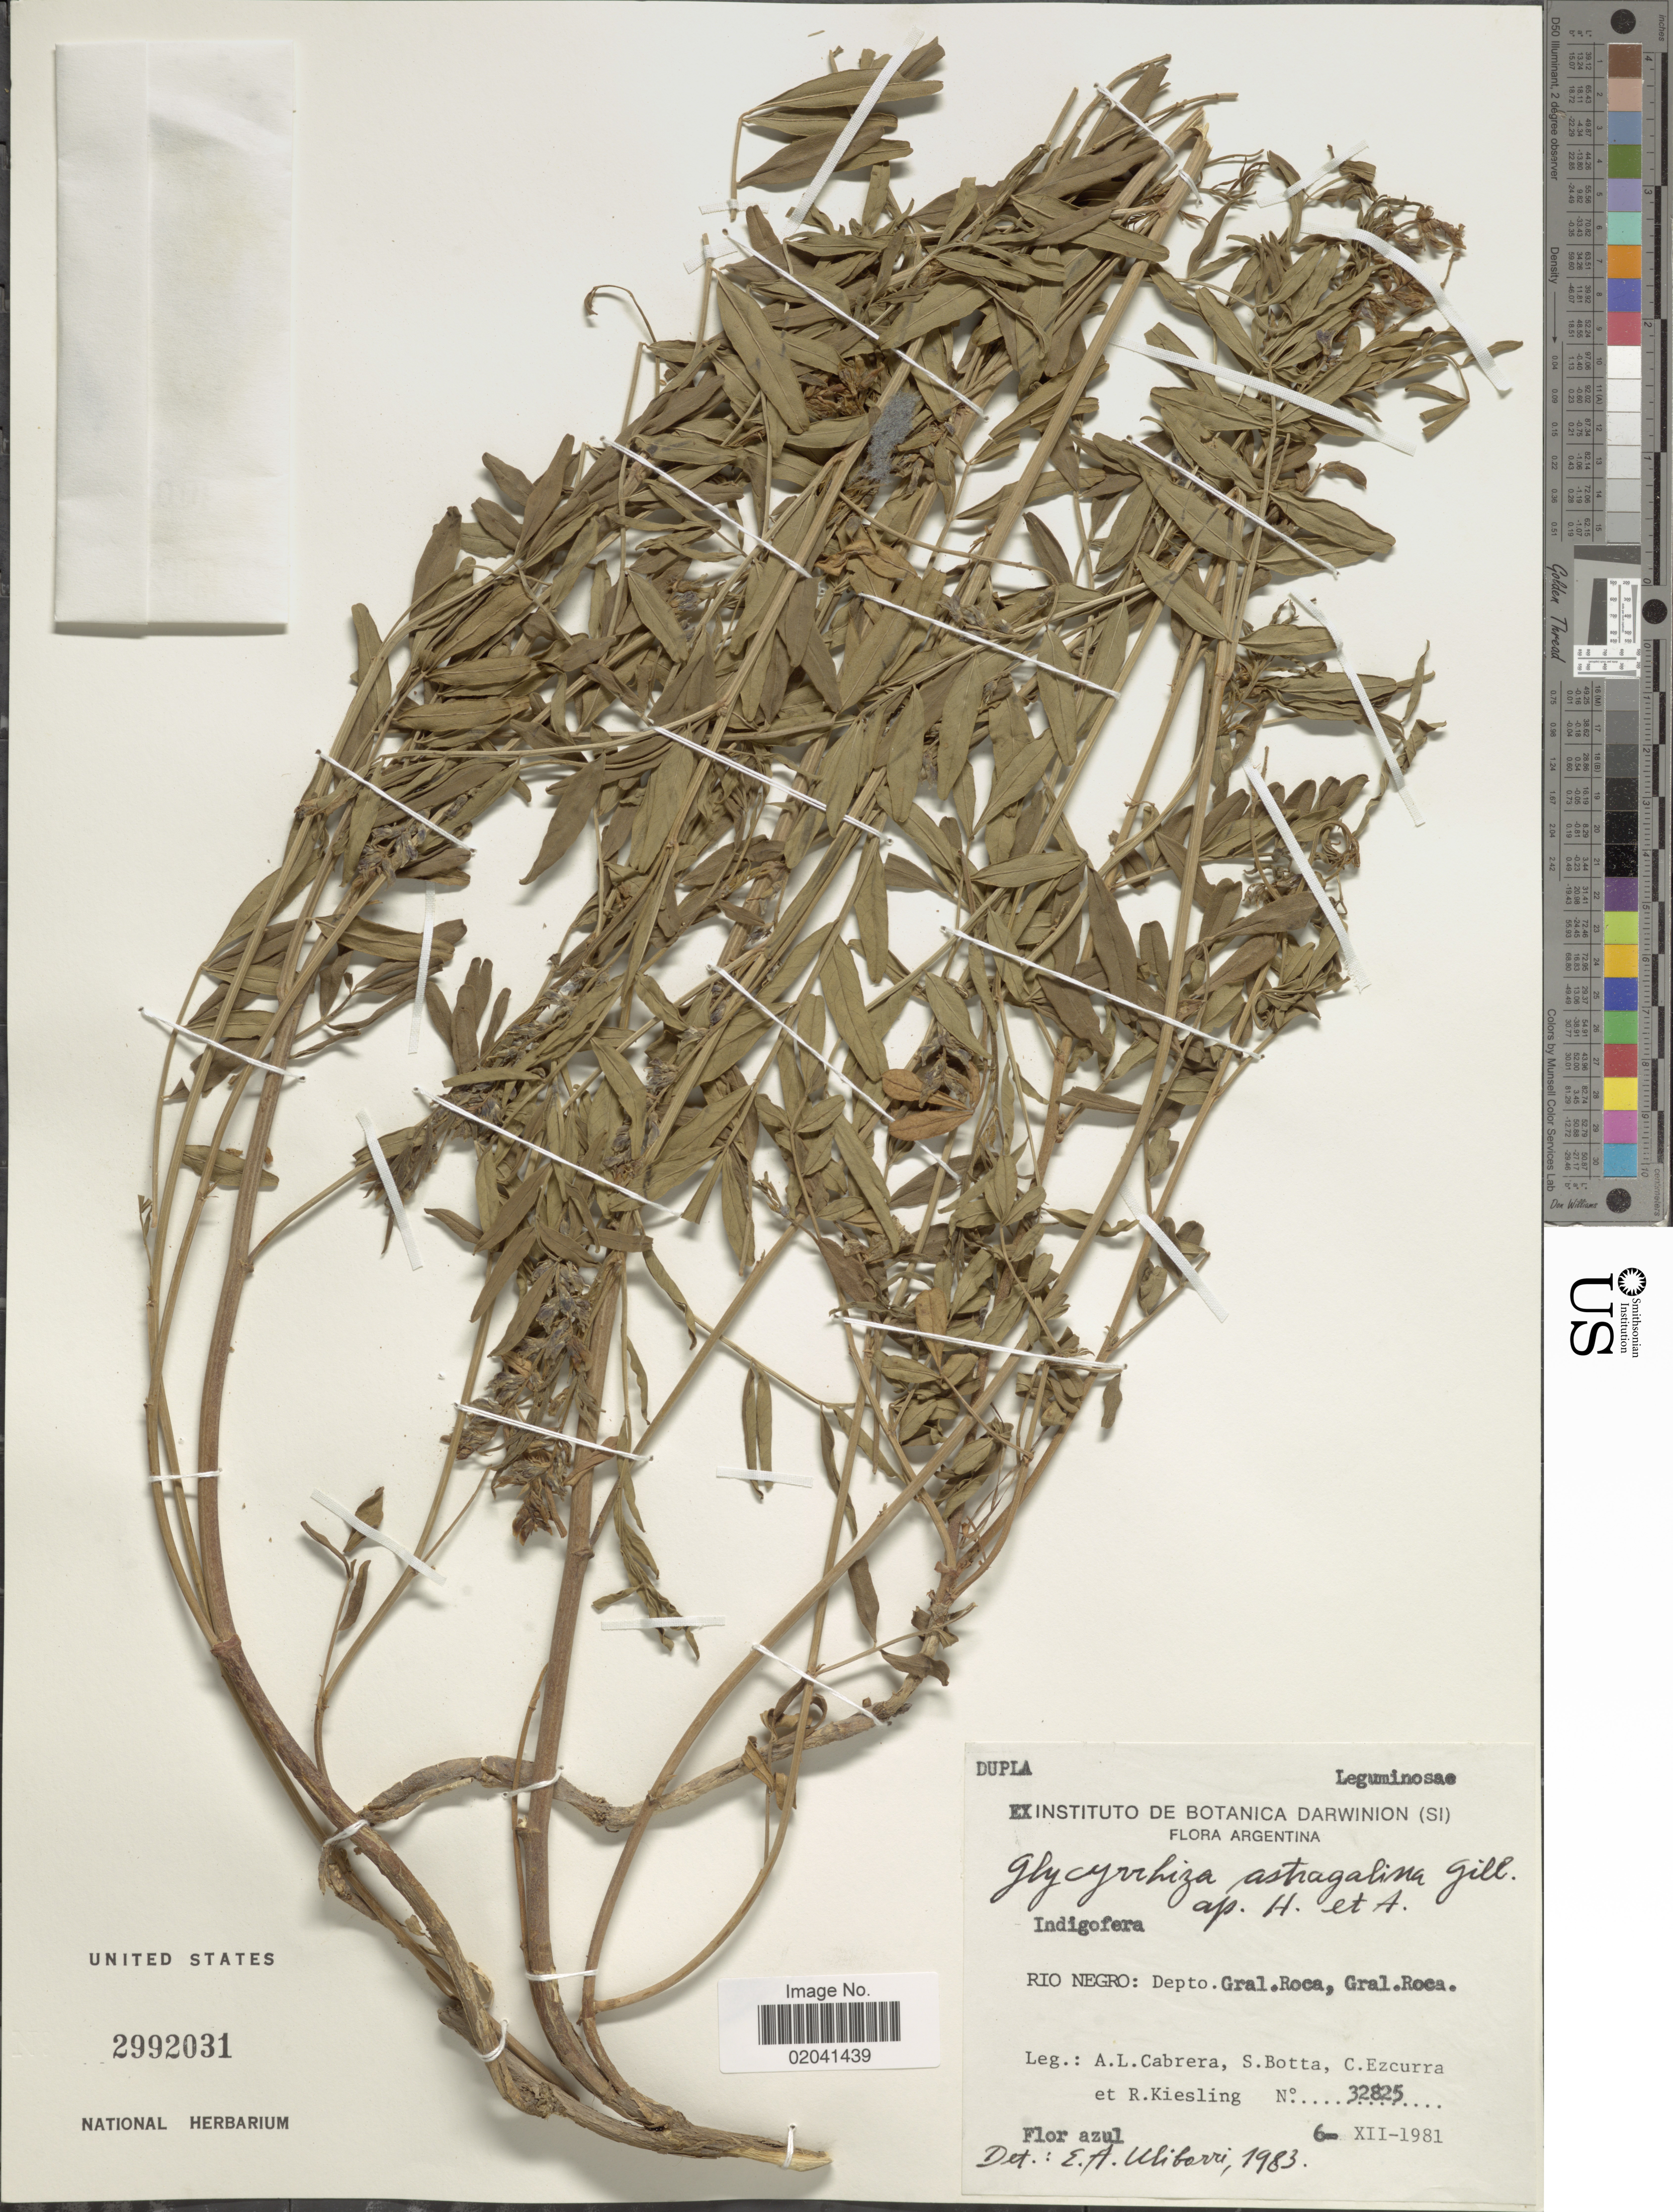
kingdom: Plantae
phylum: Tracheophyta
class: Magnoliopsida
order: Fabales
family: Fabaceae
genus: Glycyrrhiza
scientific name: Glycyrrhiza astragalina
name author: Gillies ex Hook. & Arn.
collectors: A. L. Cabrera, S. Botta, C. Ezcurra & R. Kiesling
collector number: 32825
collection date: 1981-12-06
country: Argentina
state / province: Rio Negro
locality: Depto. Gral. Roca, Gral. Roca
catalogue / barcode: US 2992031